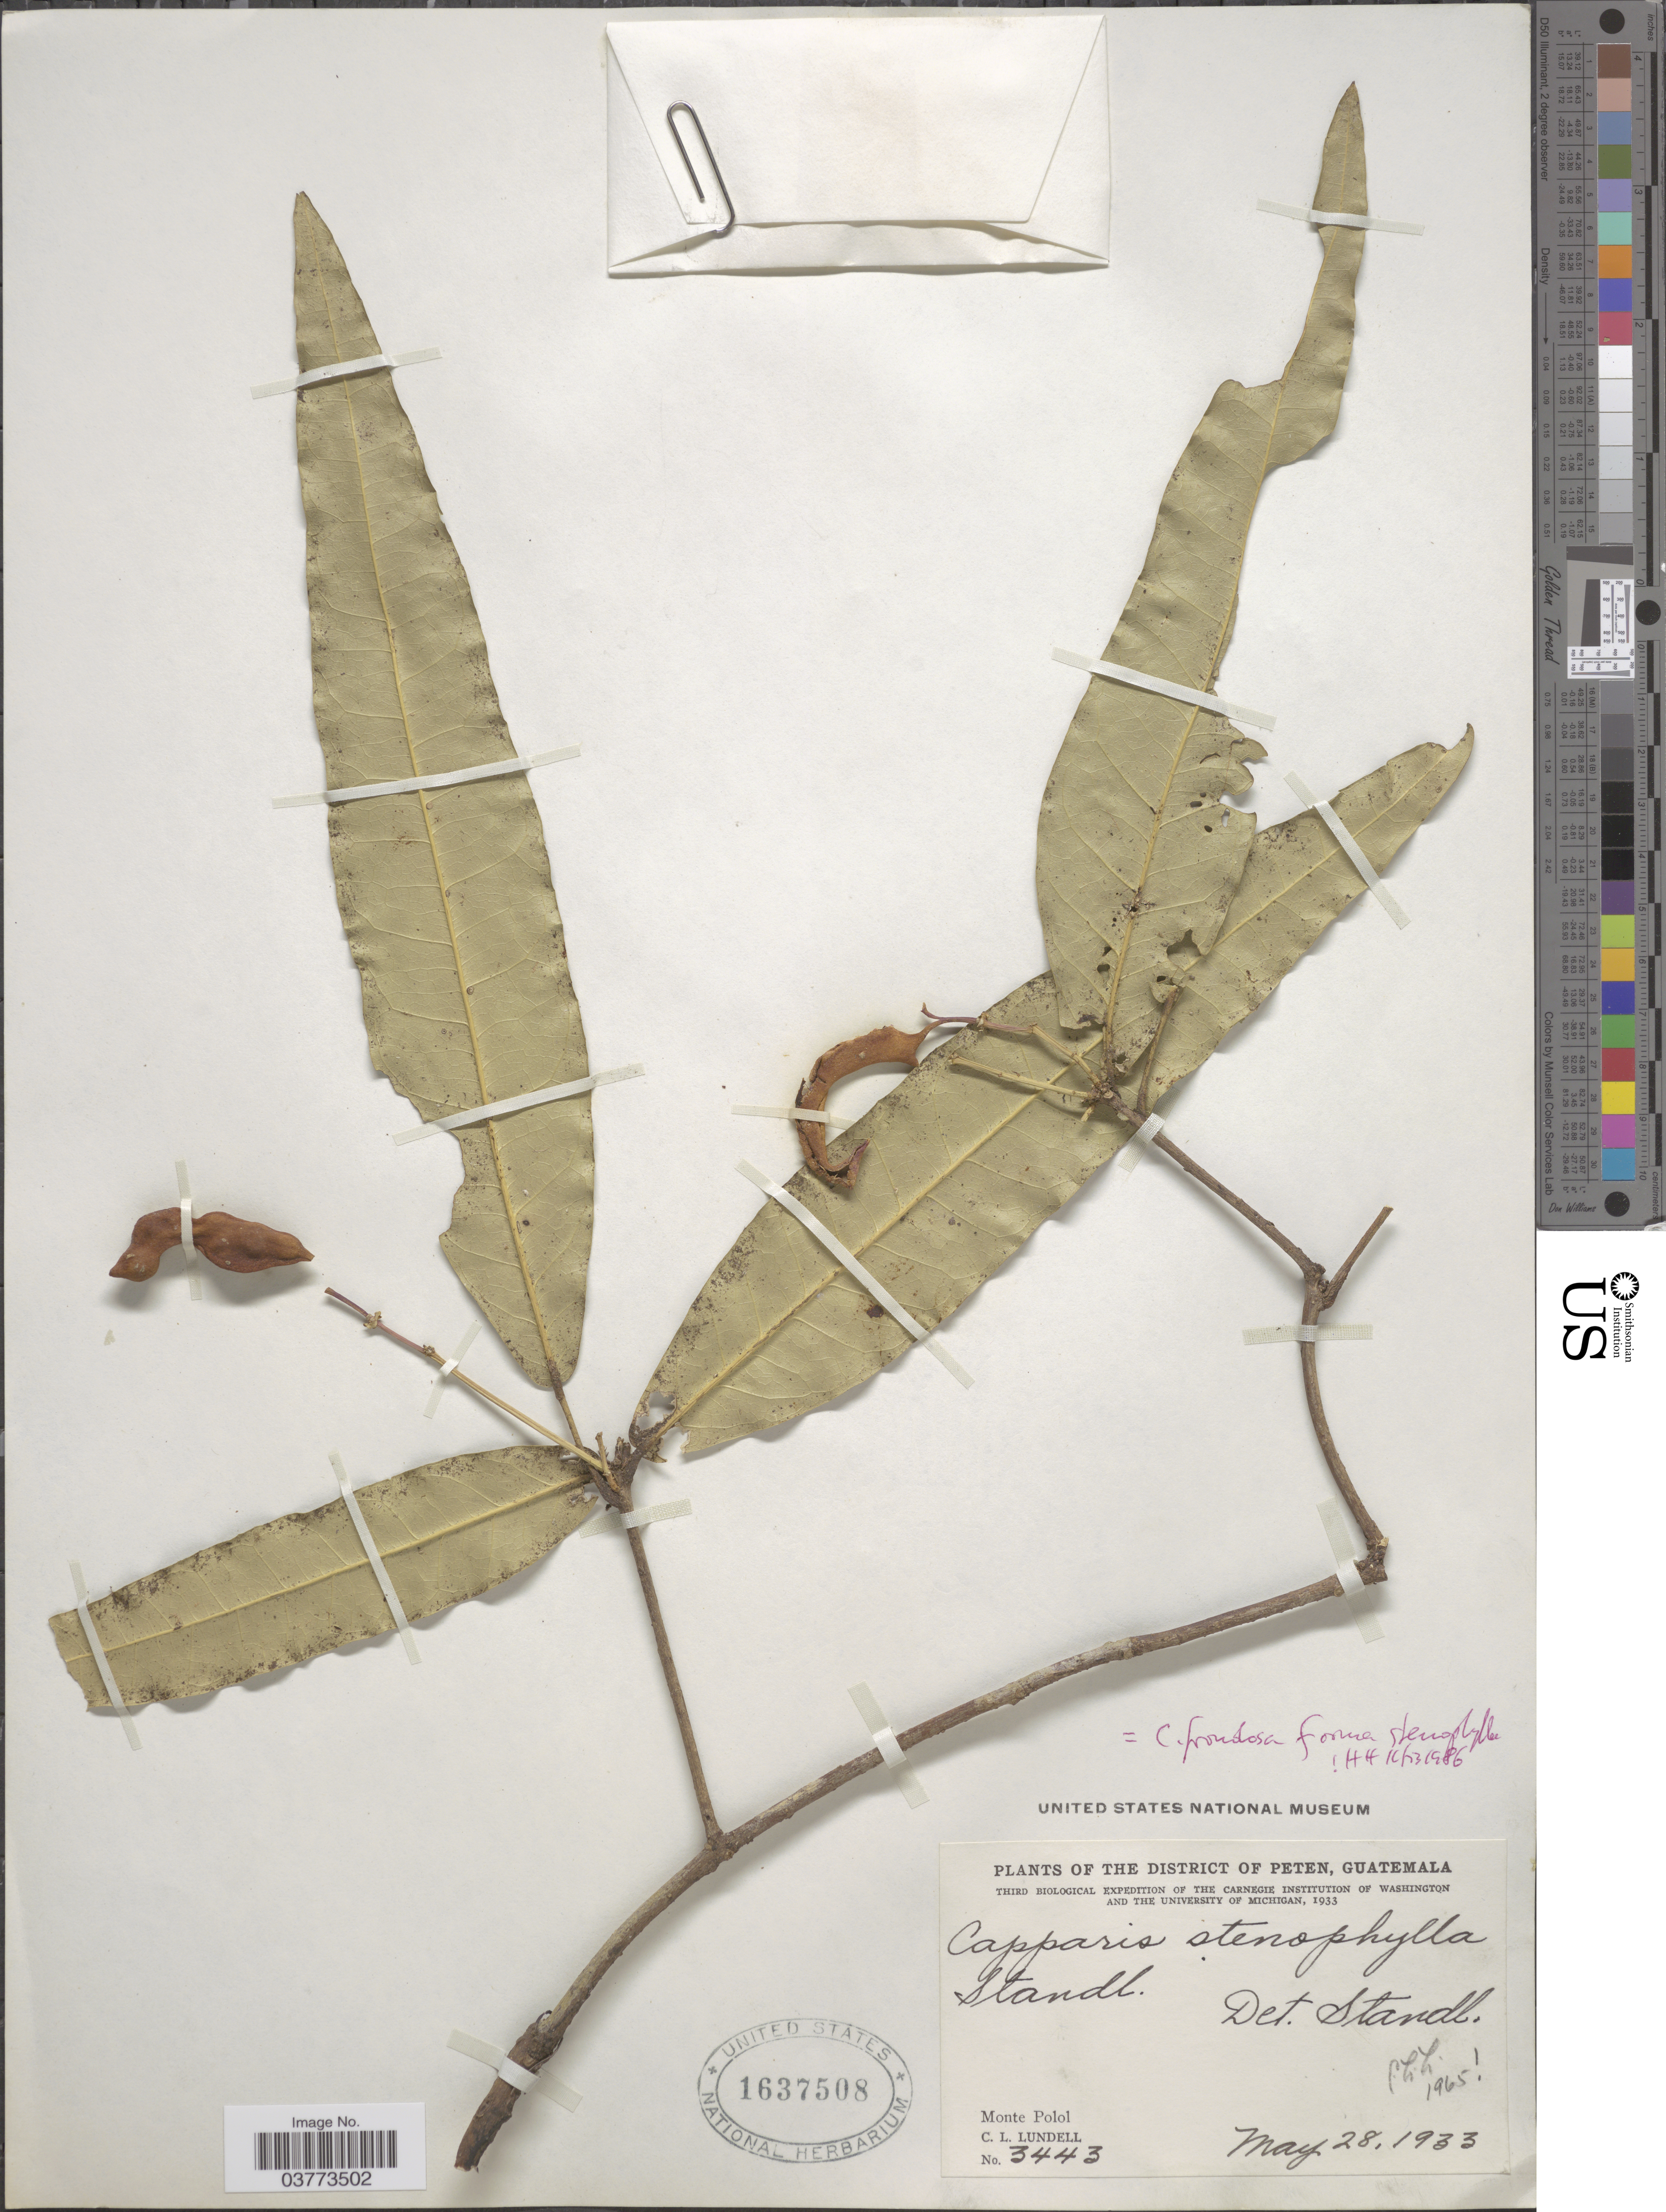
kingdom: Plantae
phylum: Tracheophyta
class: Magnoliopsida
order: Brassicales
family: Capparaceae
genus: Capparidastrum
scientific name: Capparidastrum frondosum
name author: (Jacq.) Cornejo & Iltis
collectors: C. L. Lundell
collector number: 3443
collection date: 1933-05-28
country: Guatemala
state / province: El Peten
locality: The District of Peten. Monte Polol.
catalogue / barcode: US 1637508